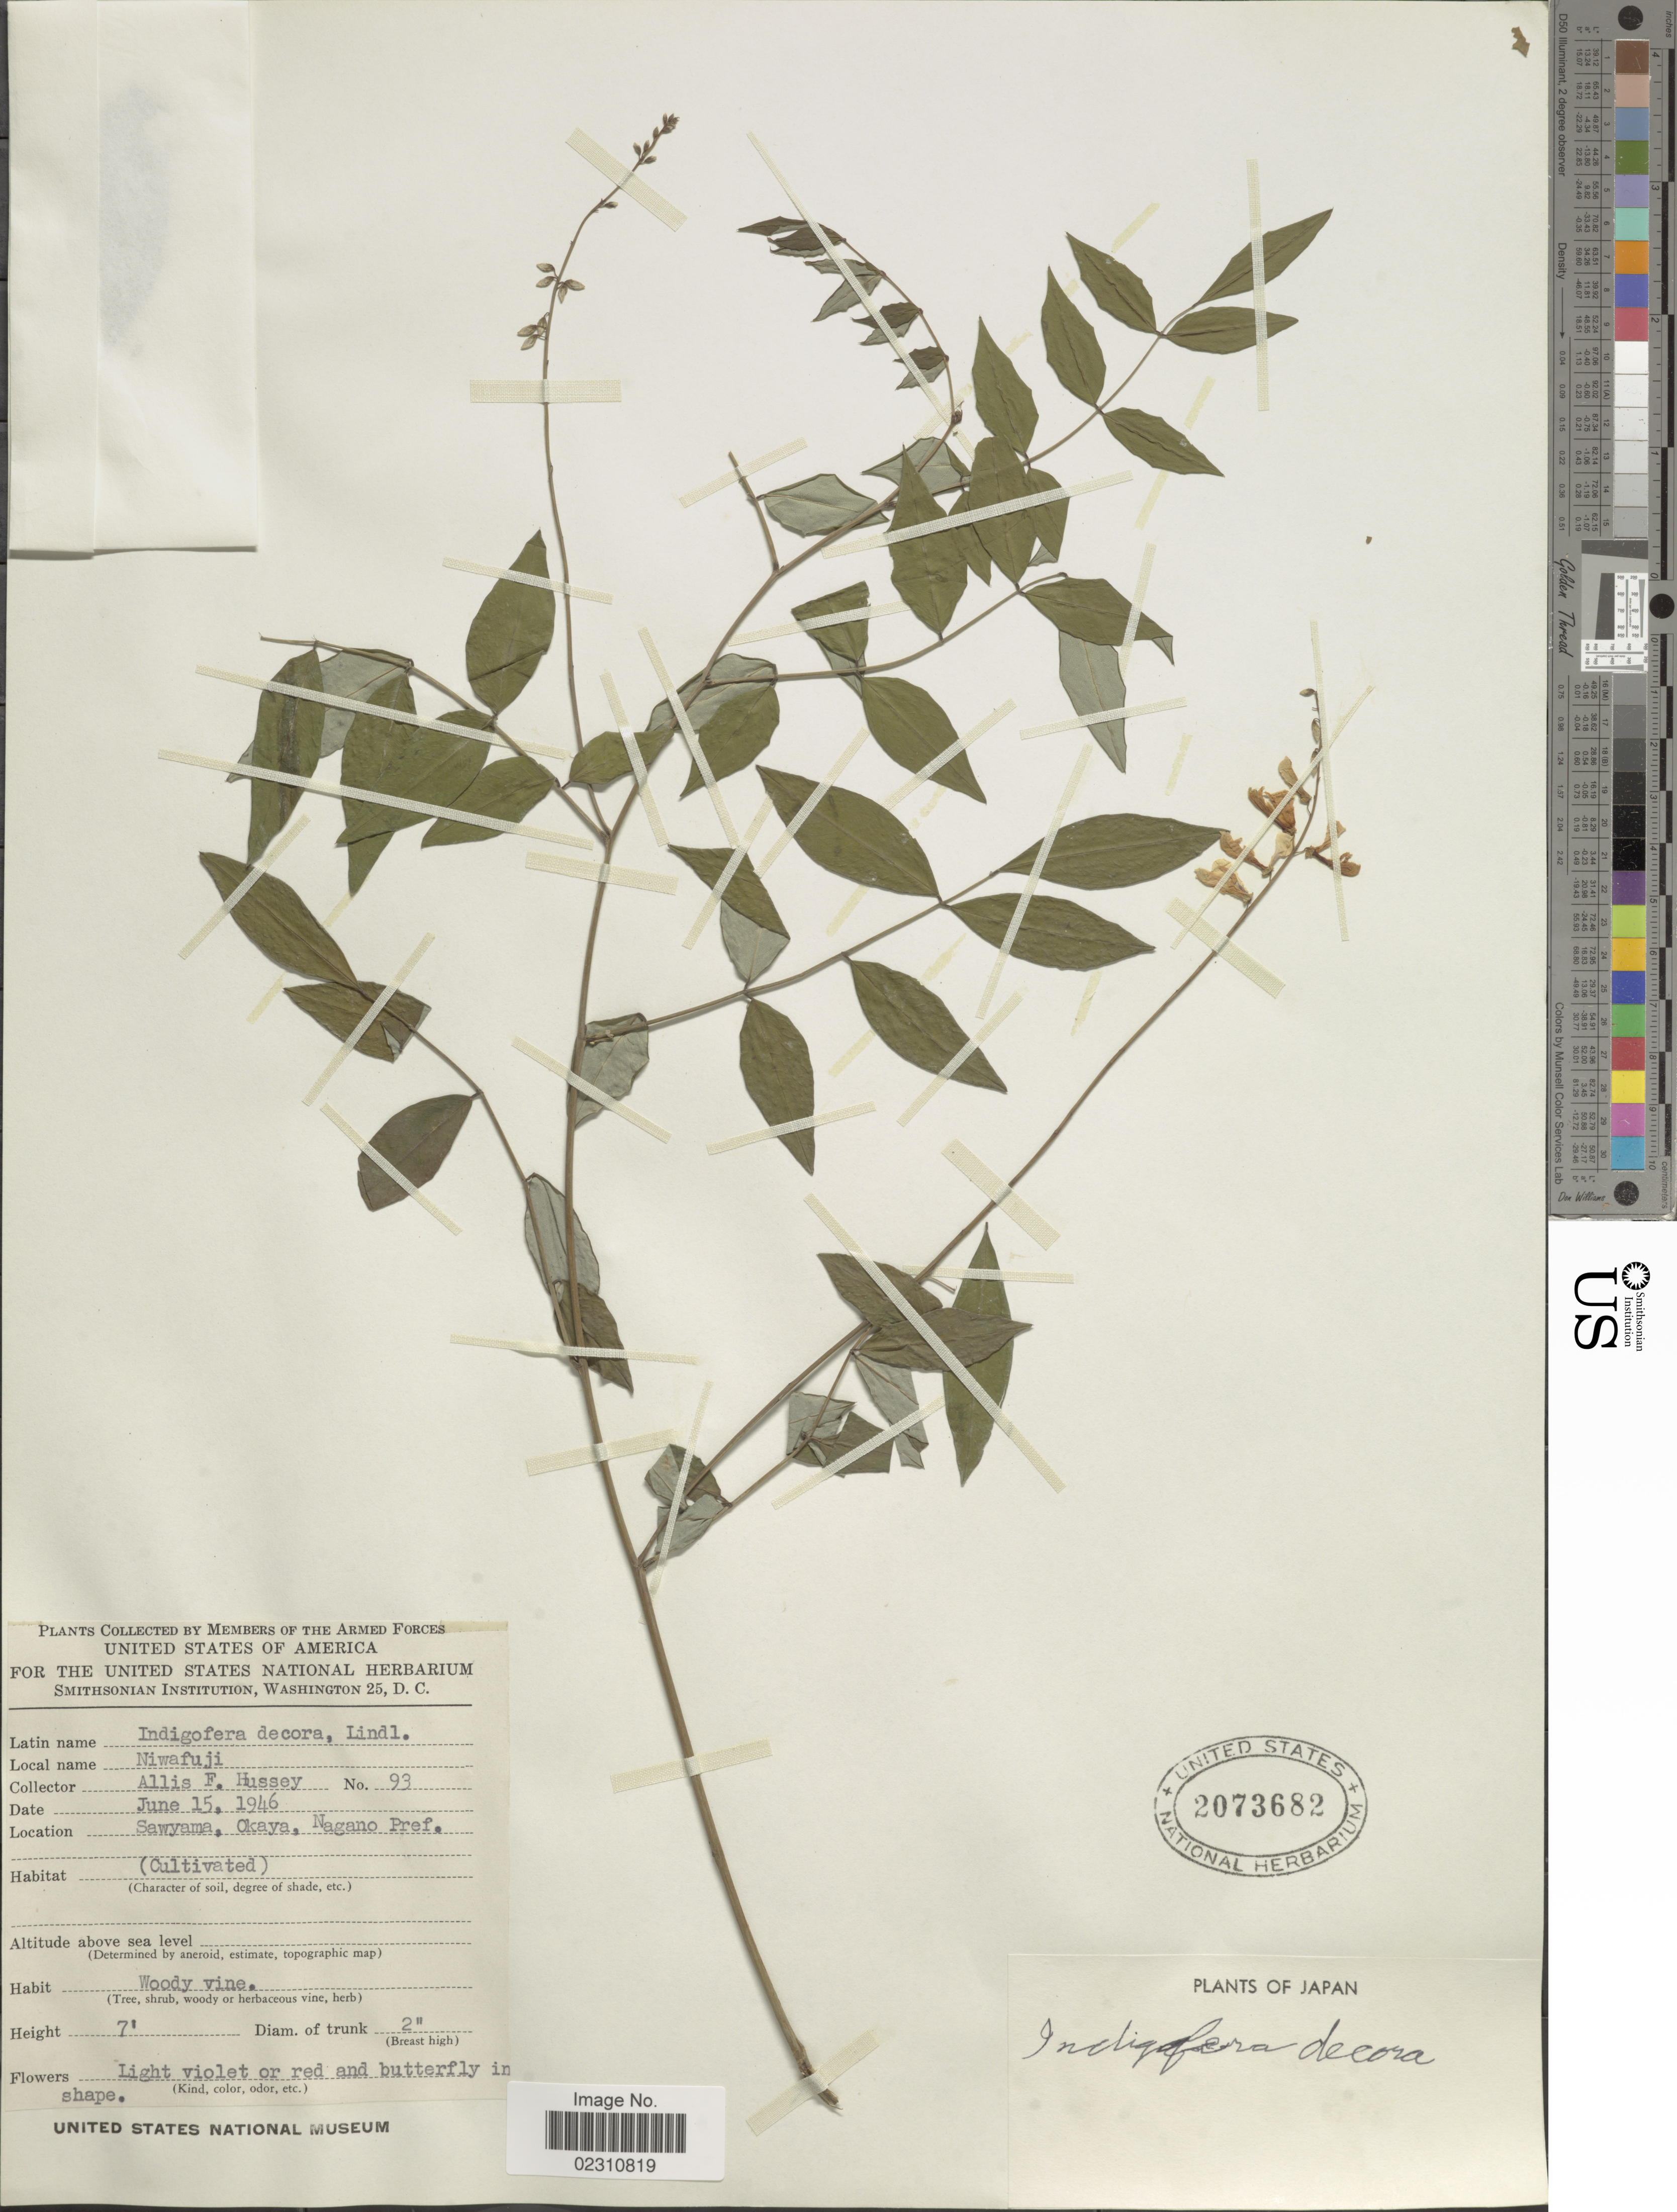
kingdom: Plantae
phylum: Tracheophyta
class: Magnoliopsida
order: Fabales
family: Fabaceae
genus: Indigofera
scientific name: Indigofera decora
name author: Lindl.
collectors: A. Hussey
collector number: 93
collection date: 1946-06-15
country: Japan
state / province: Nagano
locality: Sawyama, Okaya, Nagano Pref.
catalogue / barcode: US 2073682